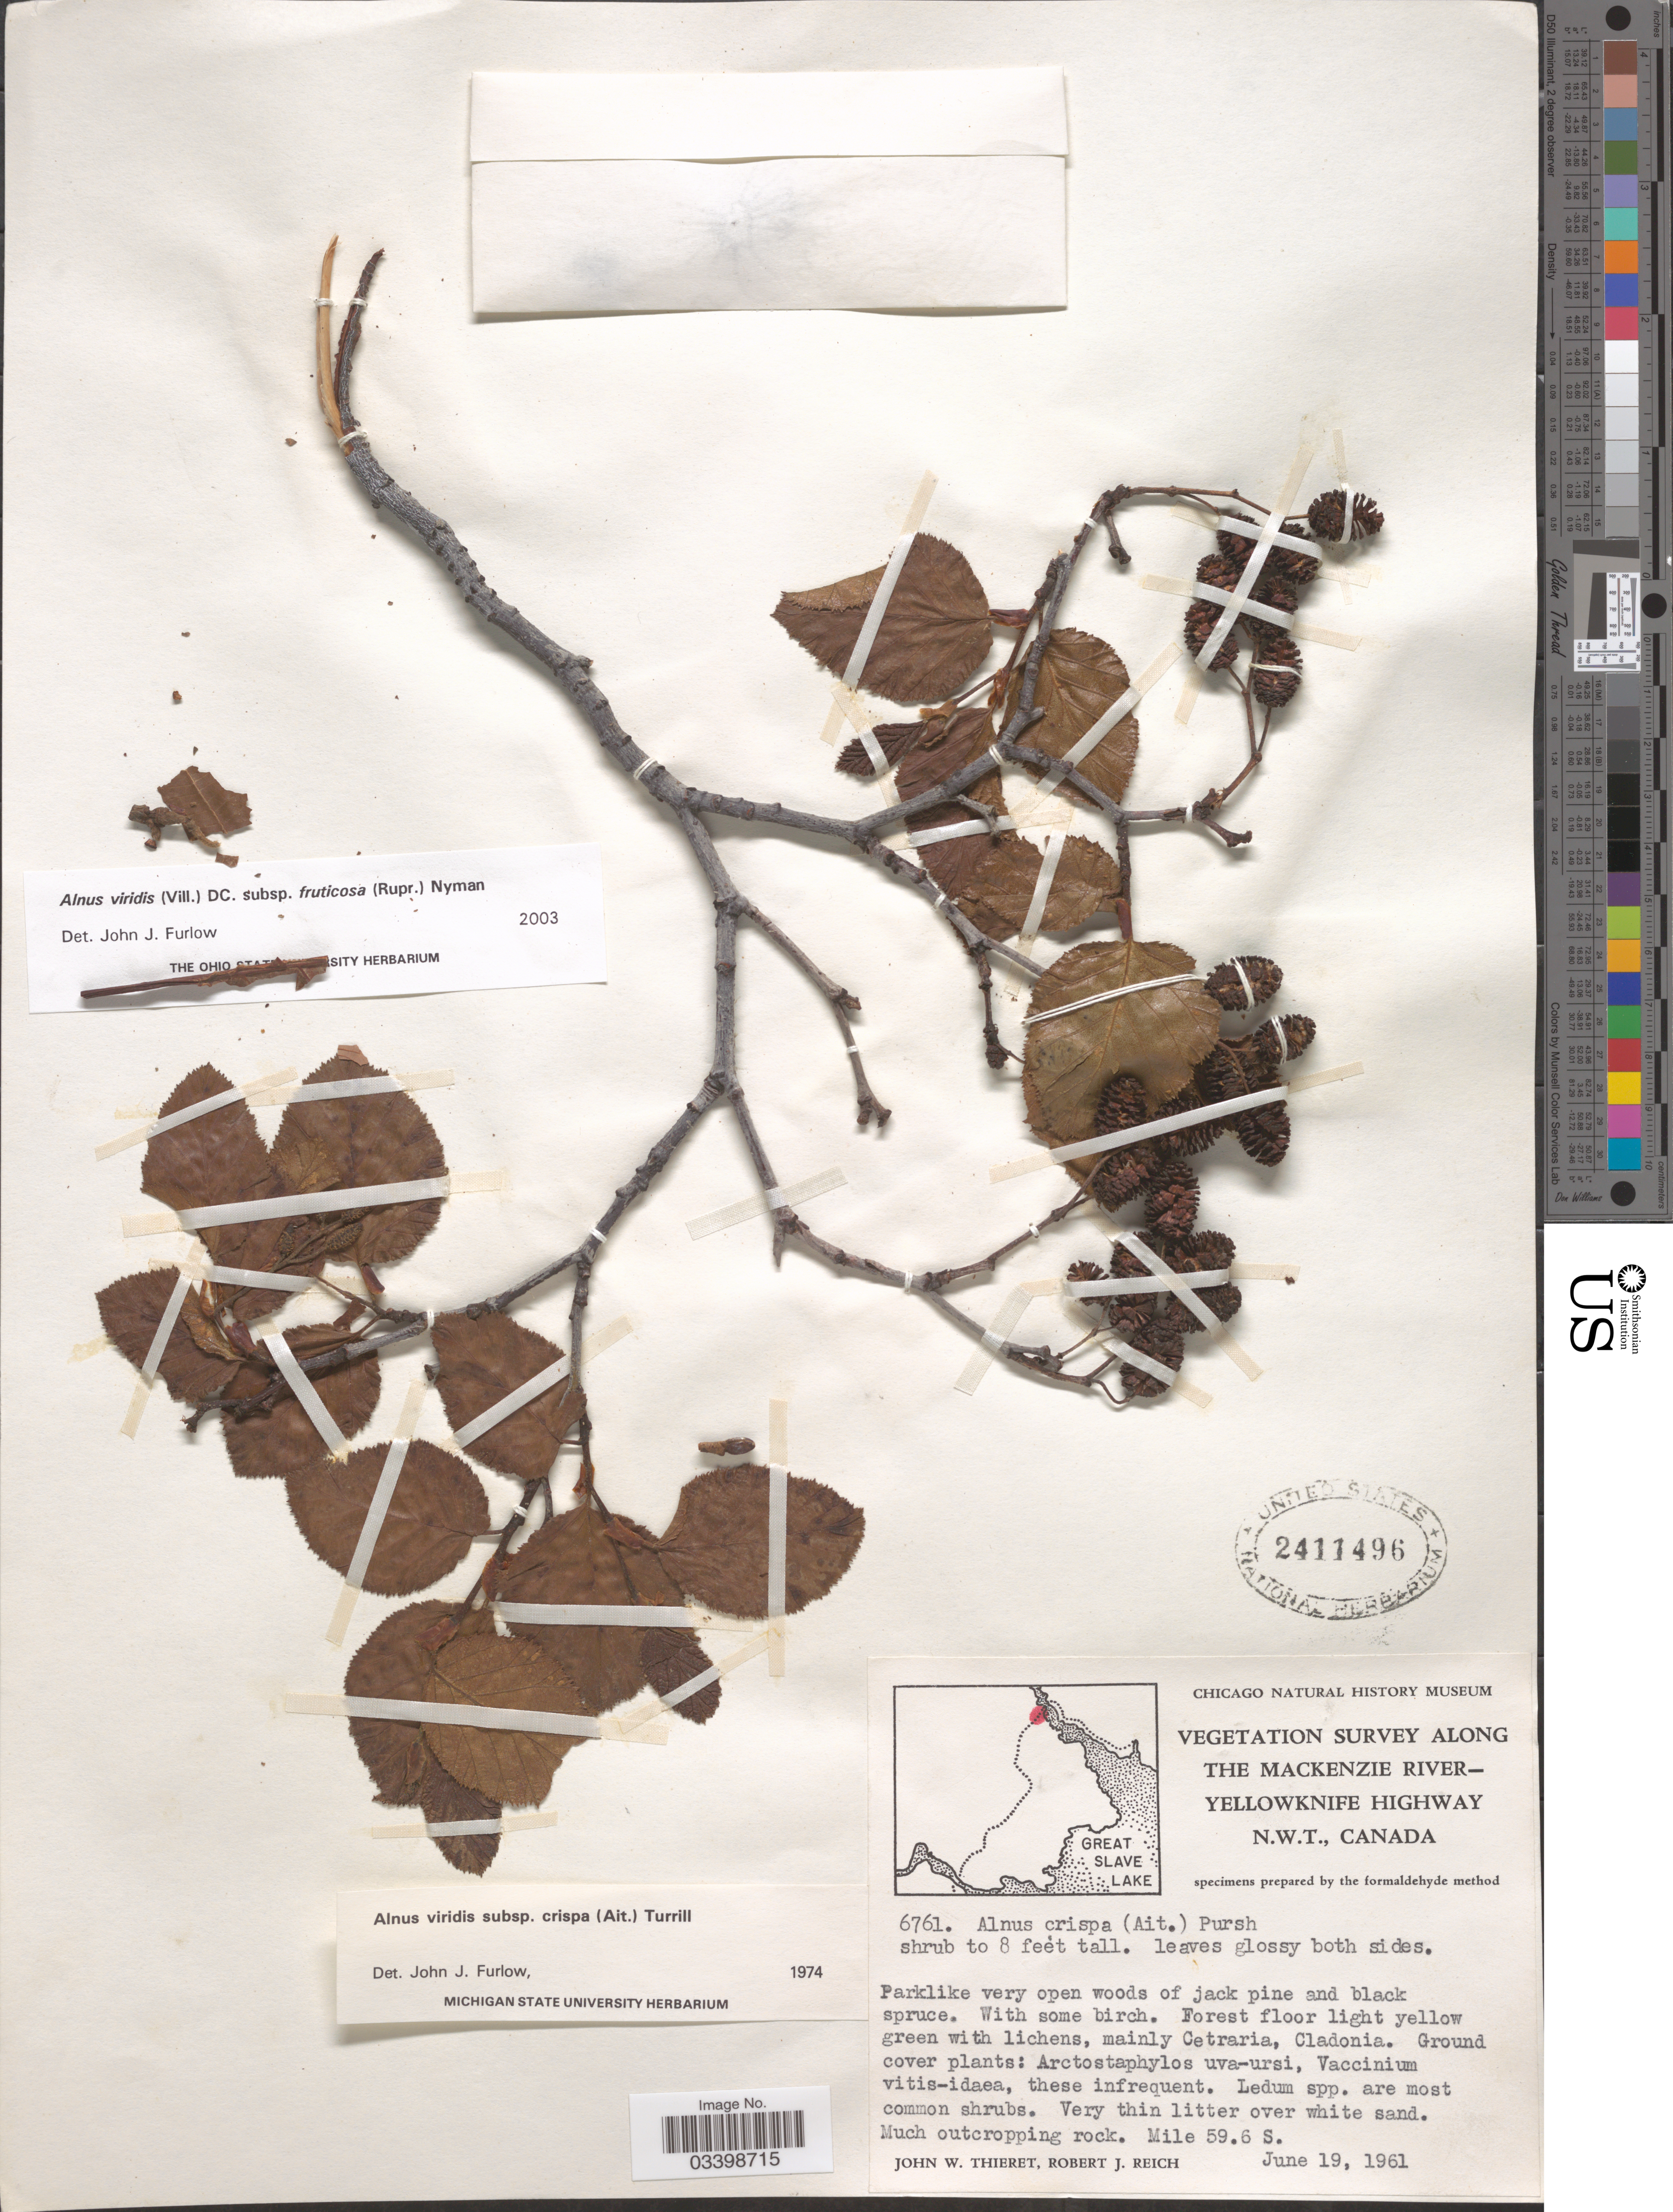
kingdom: Plantae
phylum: Tracheophyta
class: Magnoliopsida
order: Fagales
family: Betulaceae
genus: Alnus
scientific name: Alnus viridis subsp. fruticosa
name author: (Rupr.) Nyman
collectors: J. W. Thieret & R. Reich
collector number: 6761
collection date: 1961-06-19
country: Canada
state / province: Northwest Territories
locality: Vegetation Survey along The Mackenzie River - Yellowknife Highway. Mile 59.6 S.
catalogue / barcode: US 2411496